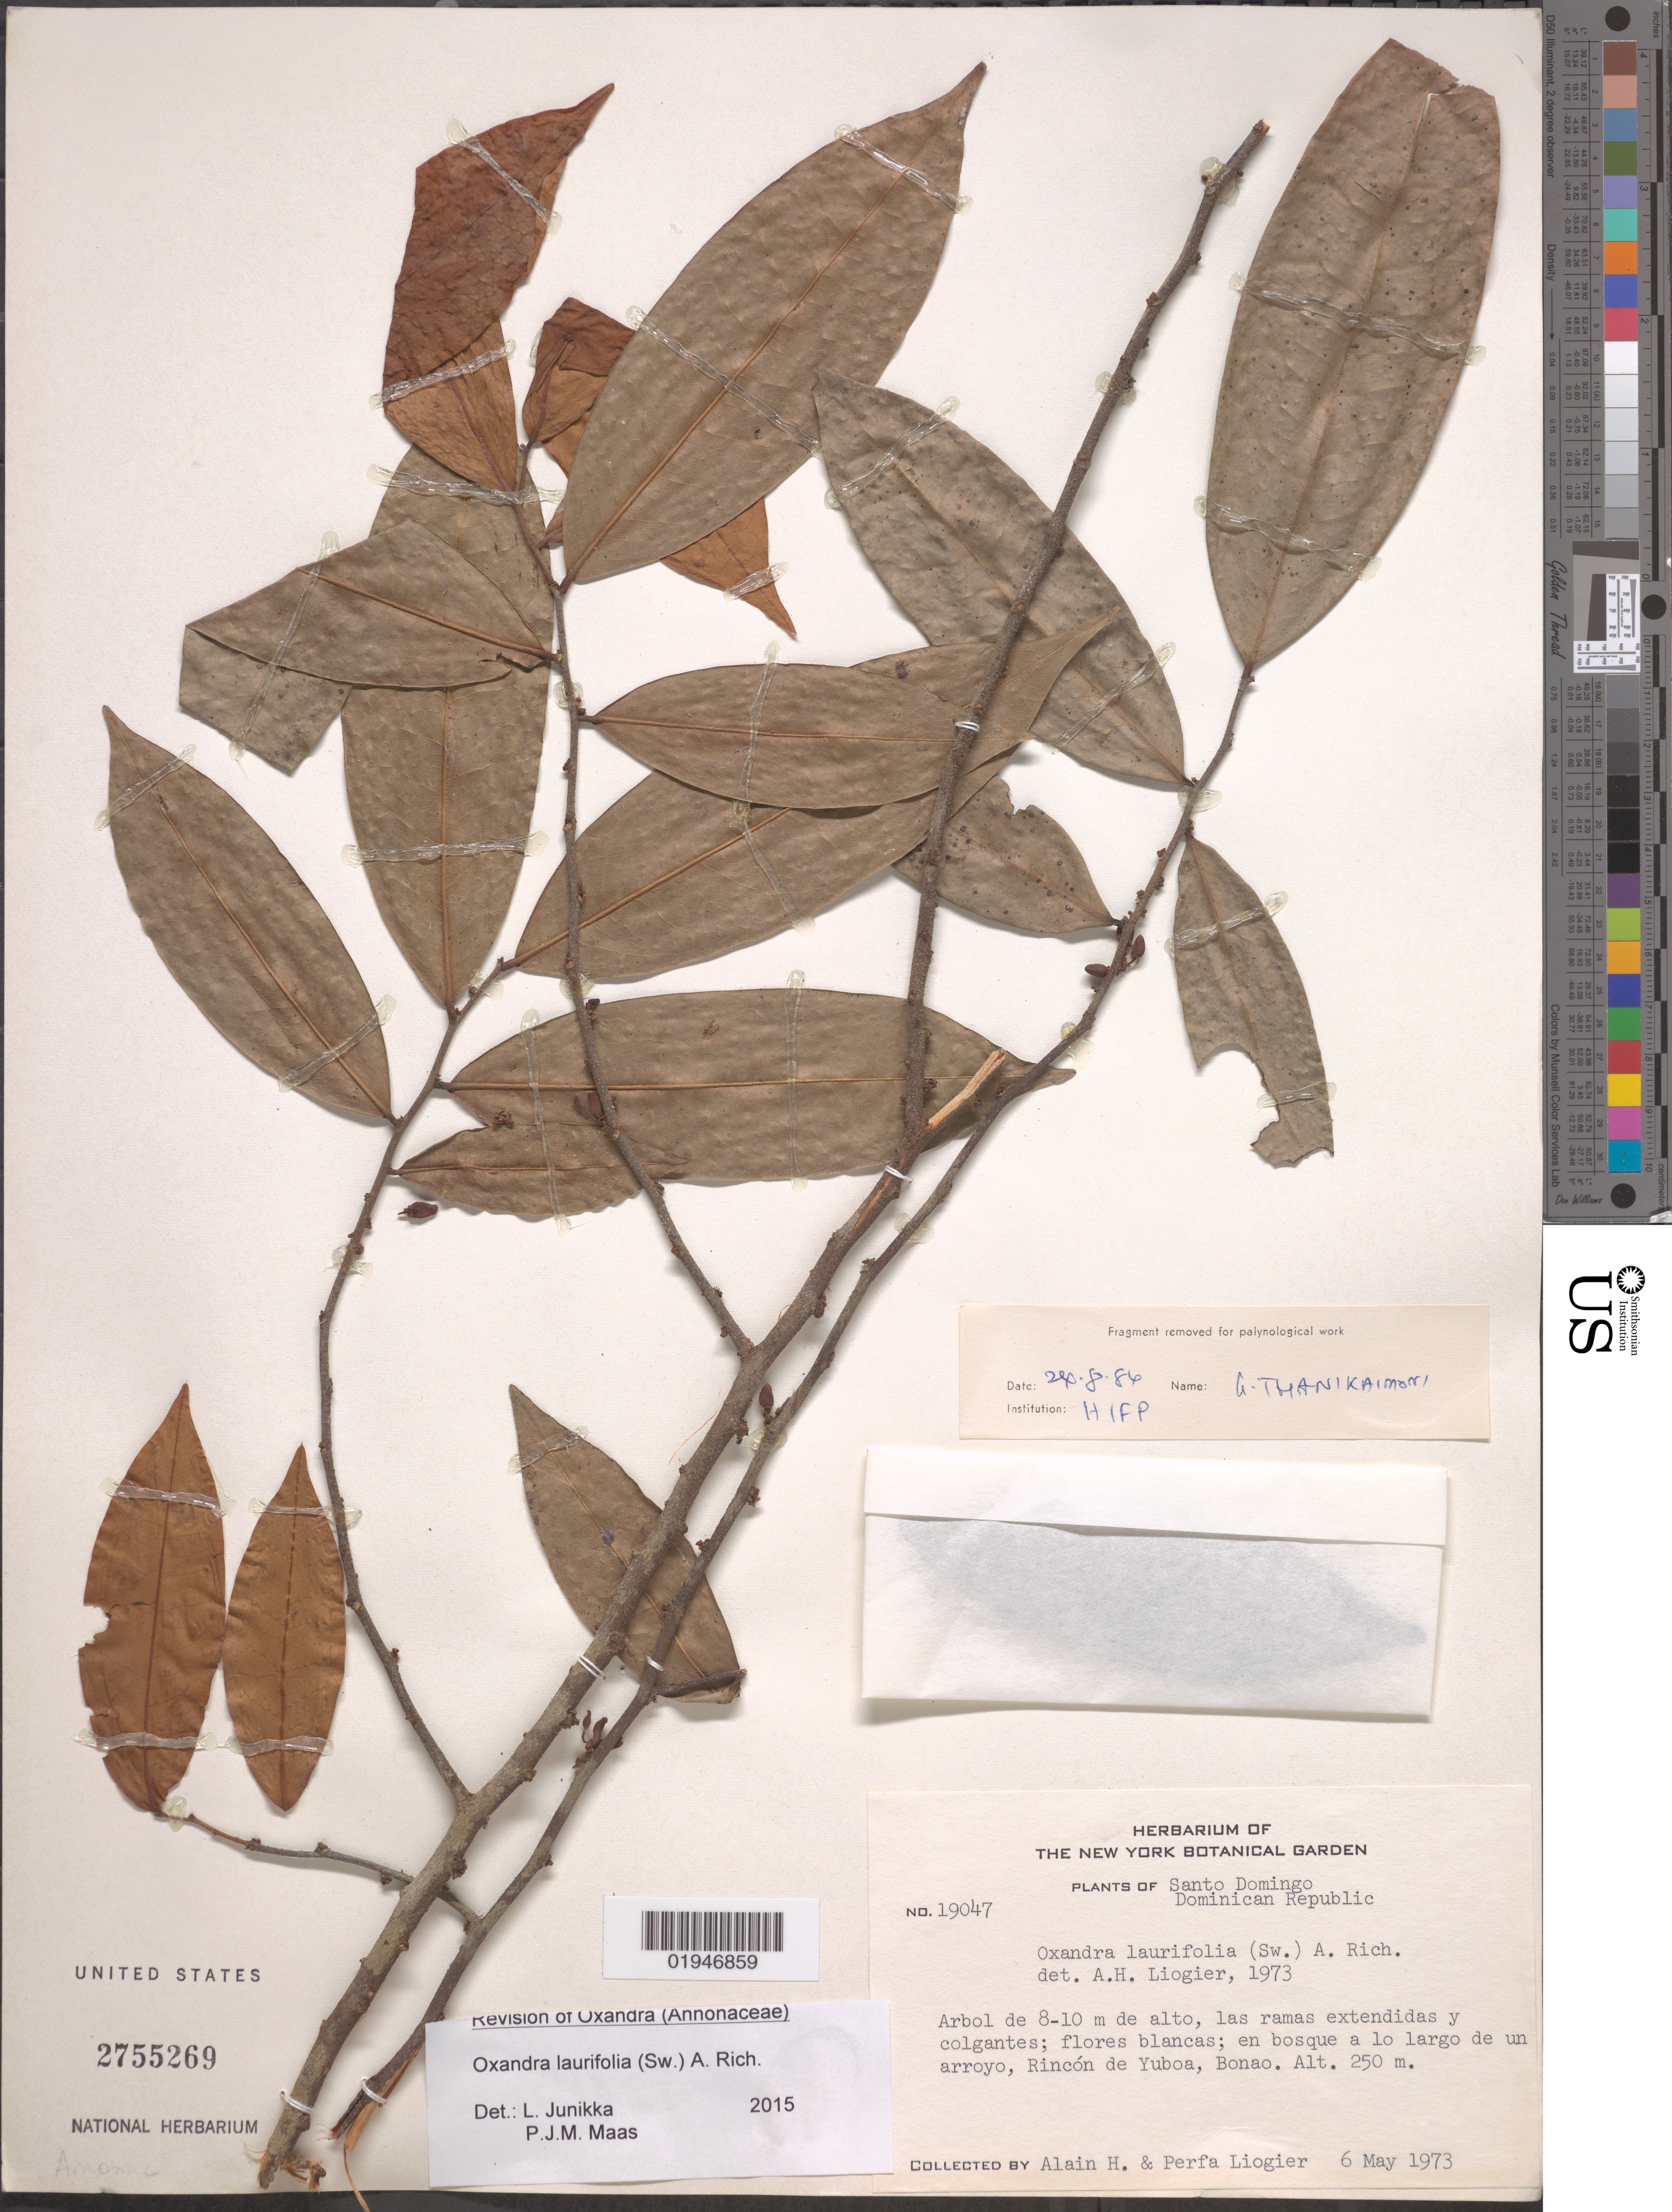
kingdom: Plantae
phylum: Tracheophyta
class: Magnoliopsida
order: Magnoliales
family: Annonaceae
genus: Oxandra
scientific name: Oxandra laurifolia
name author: (Sw.) A. Rich.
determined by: Maas, P. J.; Junikka, L.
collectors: A. H. Liogier & M. P. Liogier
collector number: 19047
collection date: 1973-05-06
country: Dominican Republic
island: Hispaniola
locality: Santo Domingo. Rincón de Yuboa, Bonao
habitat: En bosque a lo largo de un arroyo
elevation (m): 250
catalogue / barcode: US 2755269